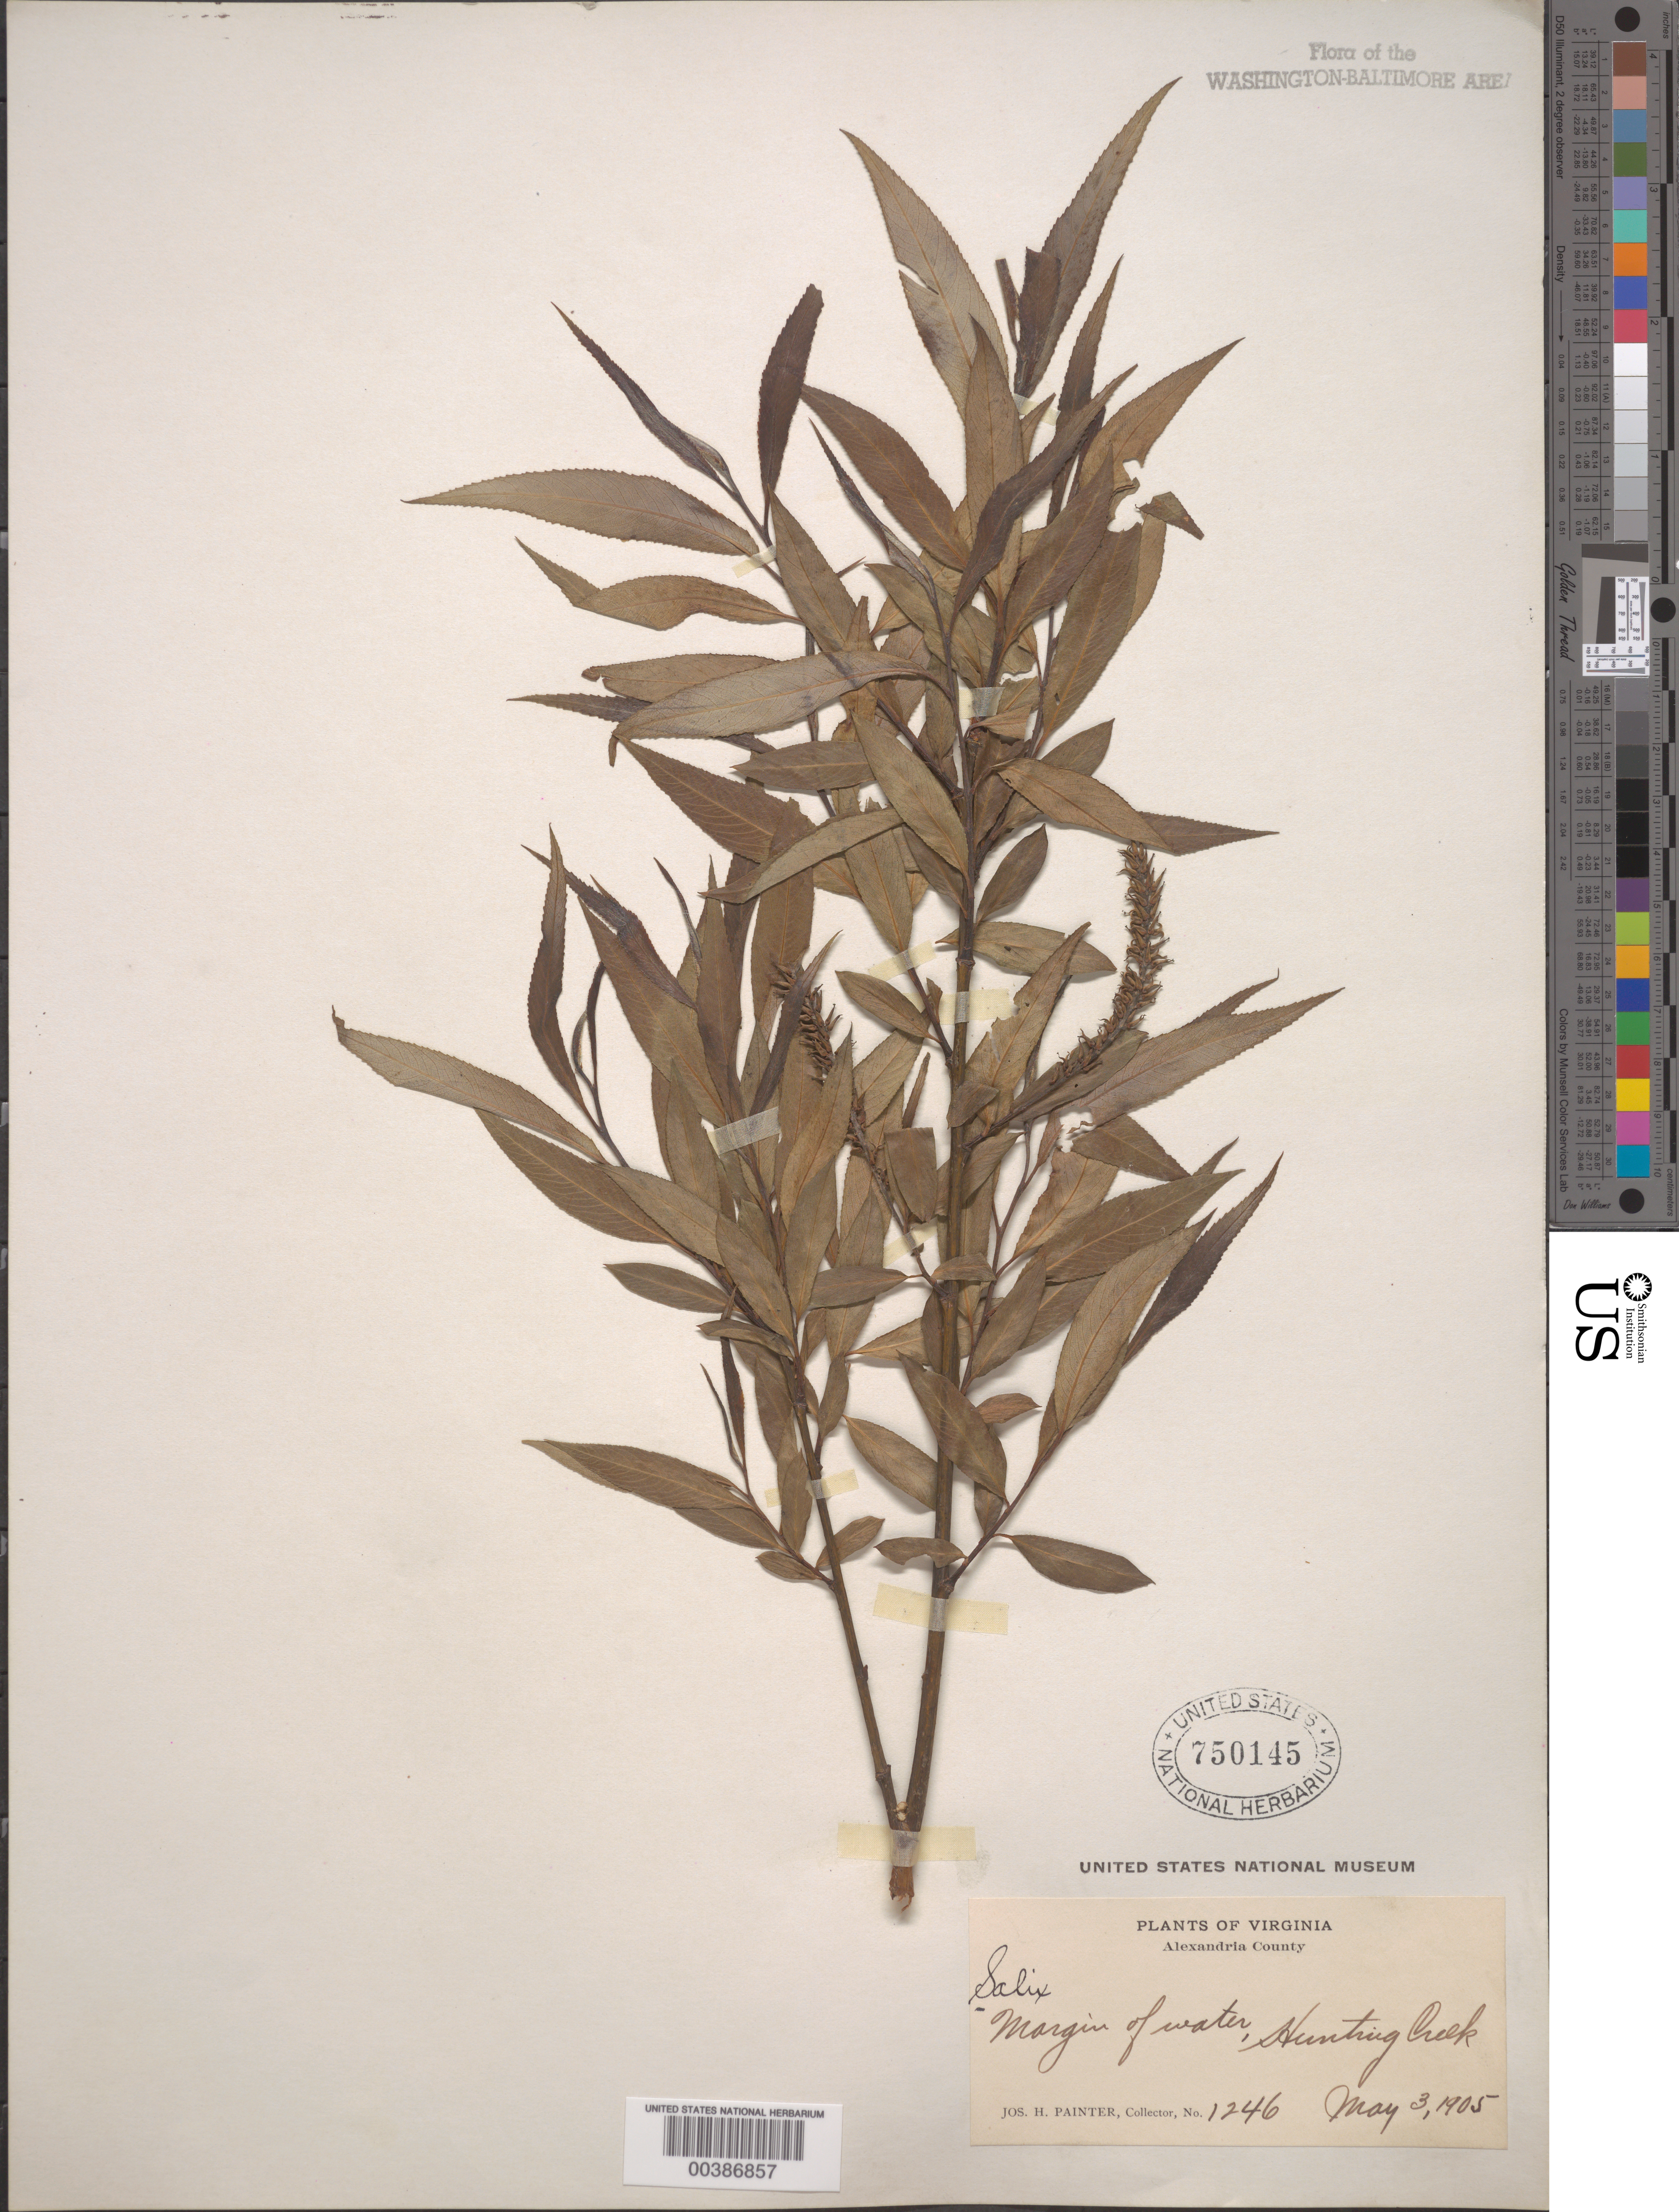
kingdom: Plantae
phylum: Tracheophyta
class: Magnoliopsida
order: Malpighiales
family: Salicaceae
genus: Salix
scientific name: Salix fragilis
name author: L.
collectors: J. H. Painter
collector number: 1246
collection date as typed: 03 May 1905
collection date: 1905-05-03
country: United States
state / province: Virginia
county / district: Fairfax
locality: Hunting Creek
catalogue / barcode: US 750145